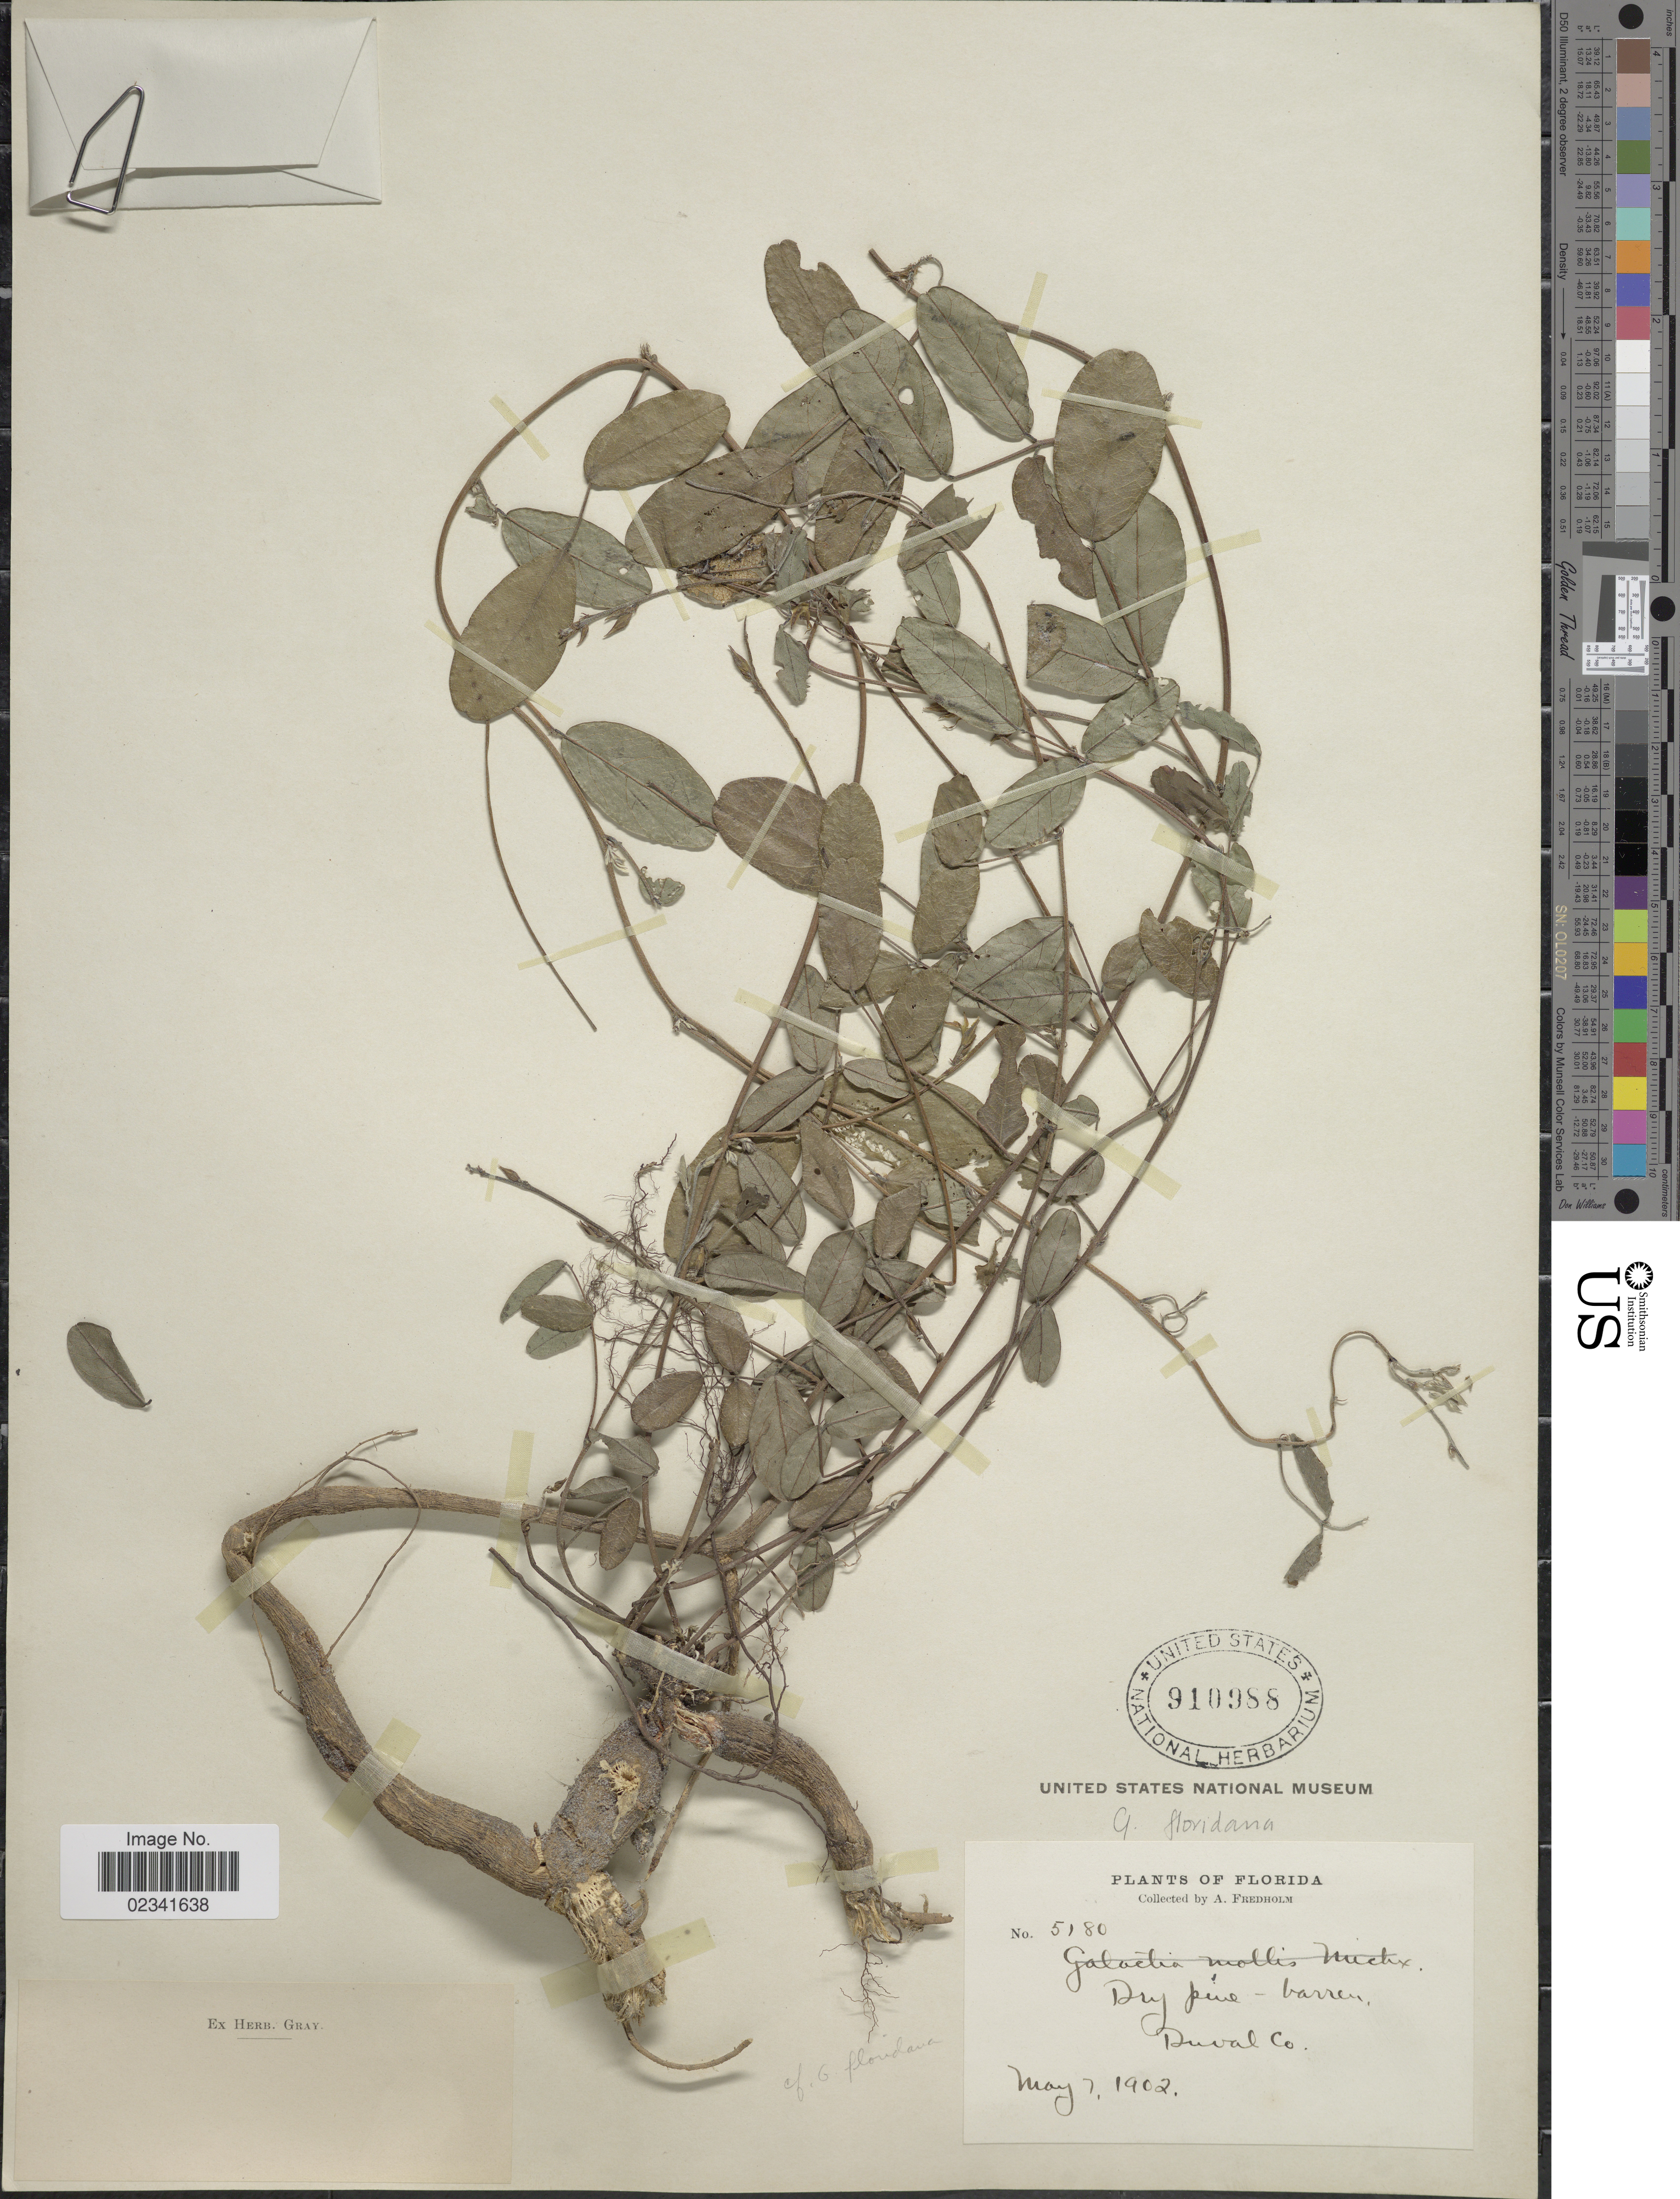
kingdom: Plantae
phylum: Tracheophyta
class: Magnoliopsida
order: Fabales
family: Fabaceae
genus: Galactia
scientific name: Galactia floridana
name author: J.R. Johnst.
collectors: A. Fredholm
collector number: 5180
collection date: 1902-05-07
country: United States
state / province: Florida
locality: Duval Co.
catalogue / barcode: US 910988